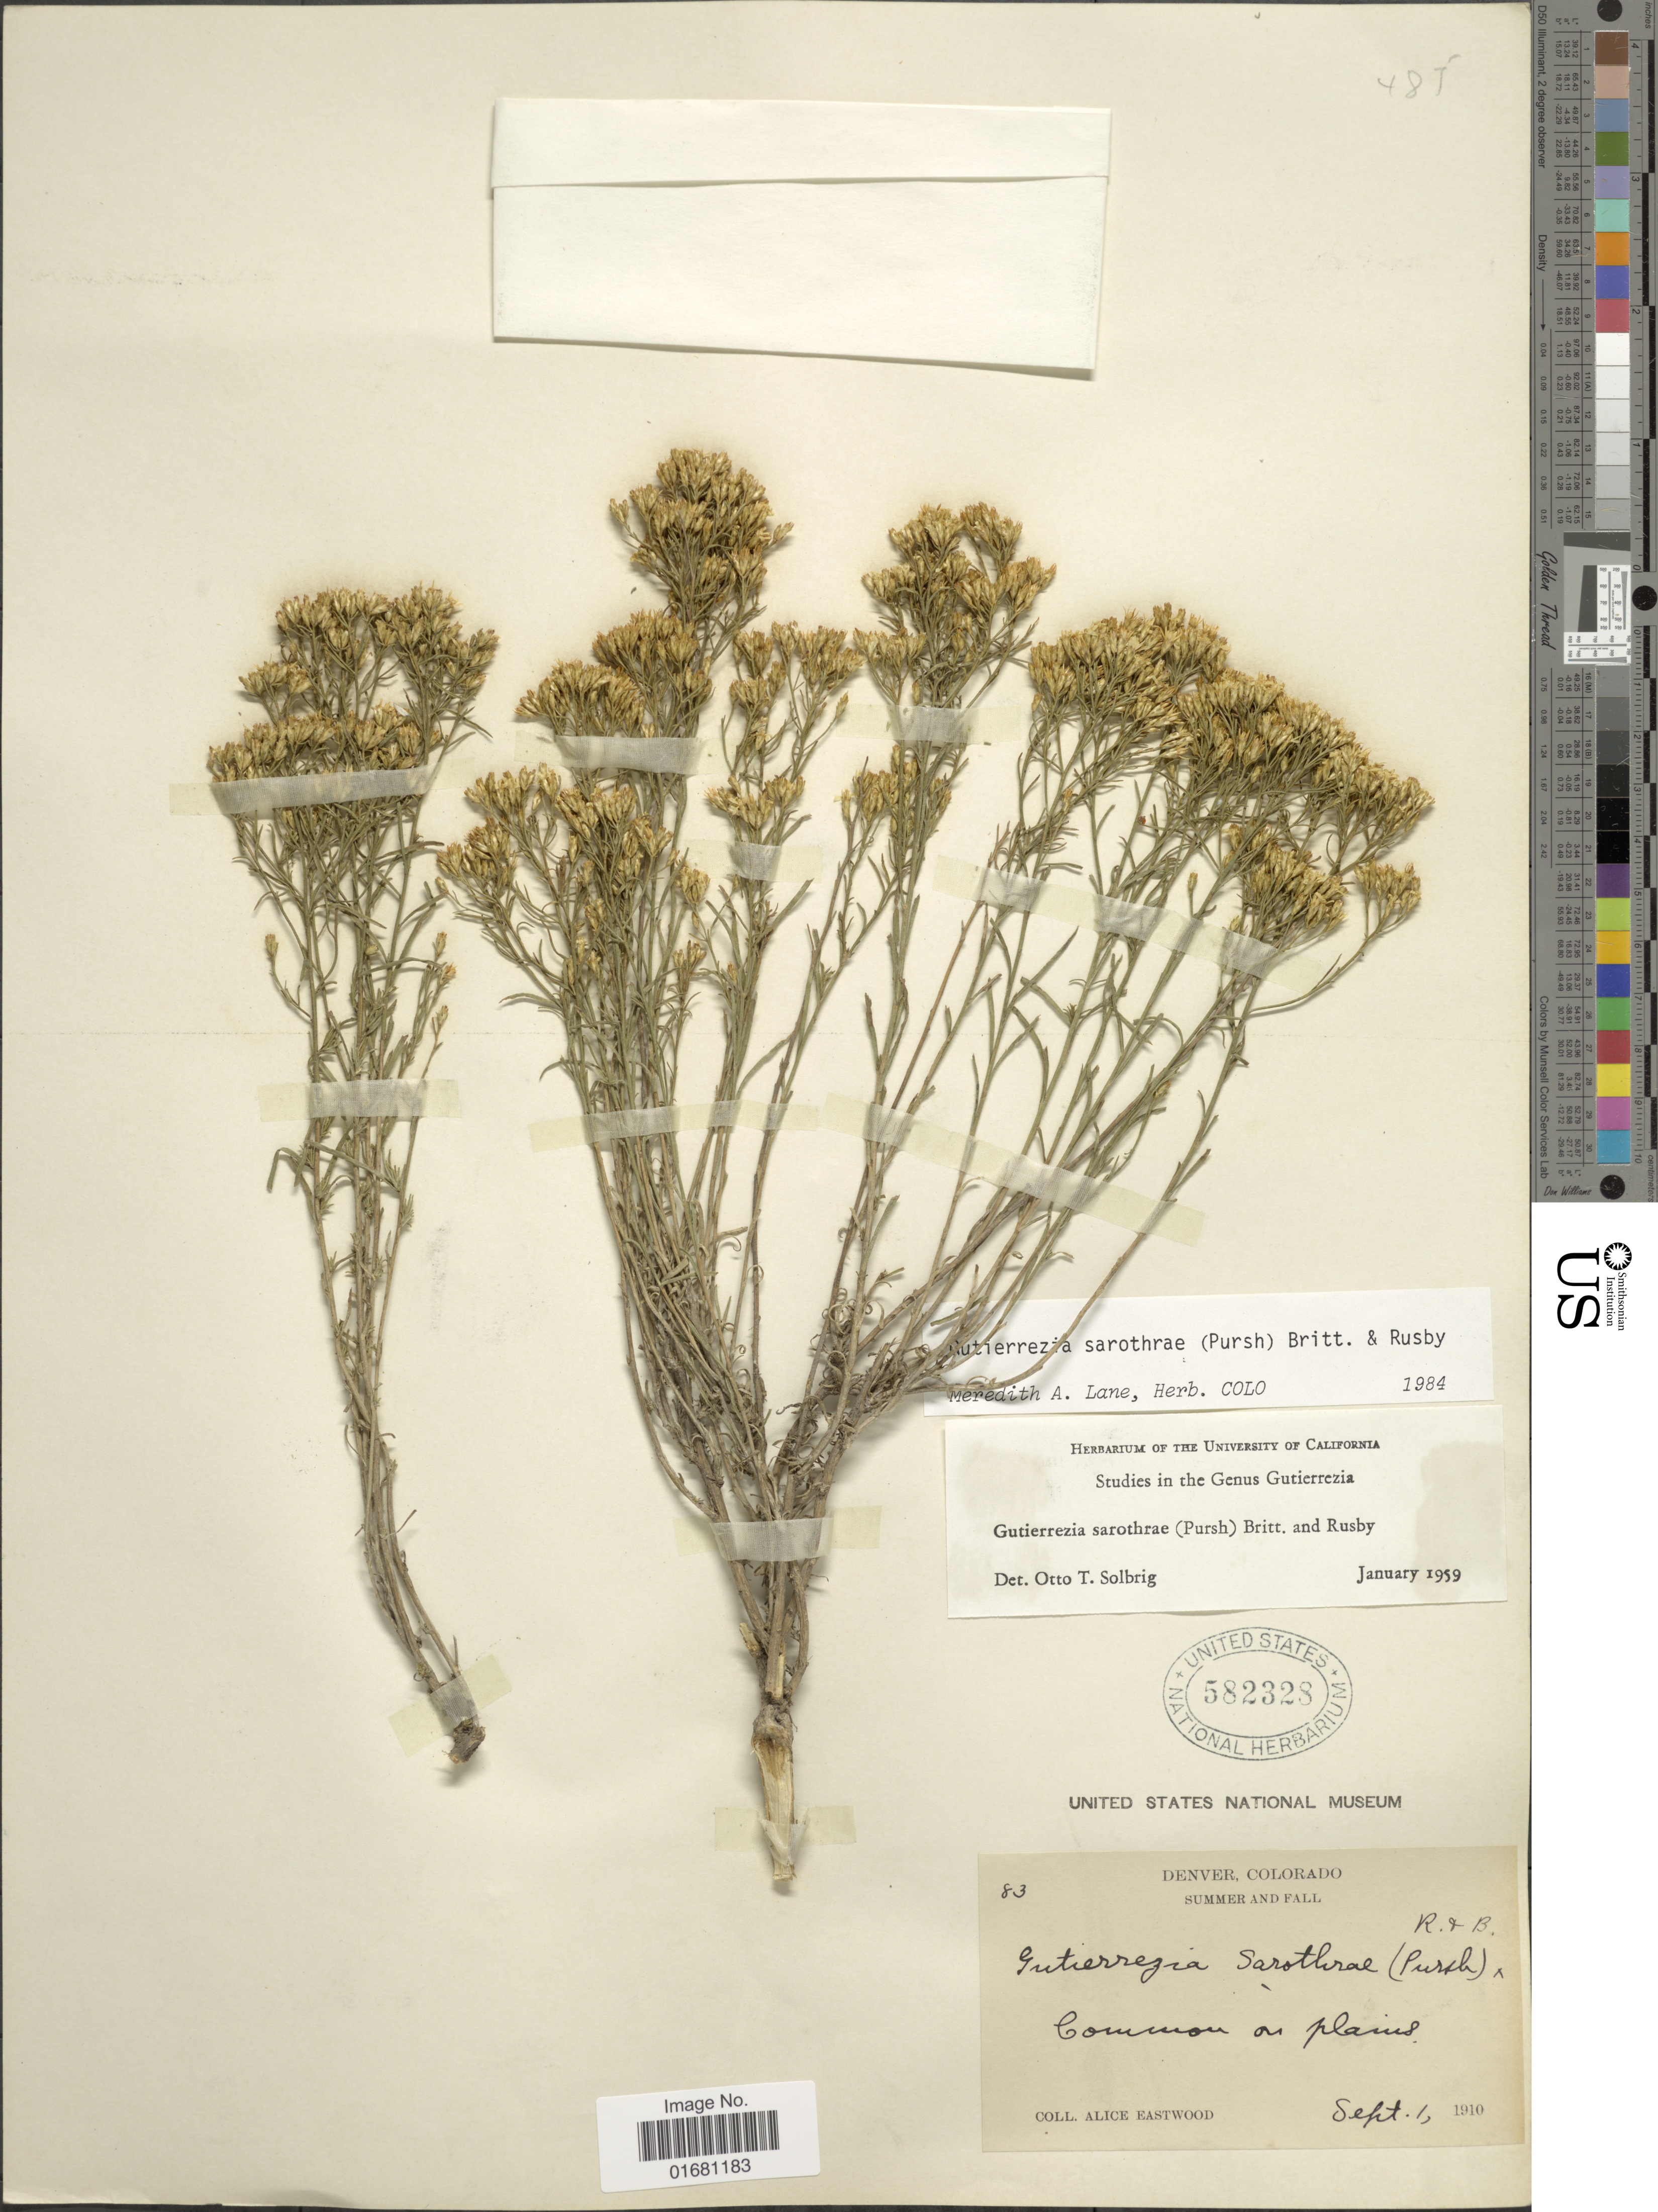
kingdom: Plantae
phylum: Tracheophyta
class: Magnoliopsida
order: Asterales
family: Asteraceae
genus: Gutierrezia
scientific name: Gutierrezia sarothrae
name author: (Pursh) Britton & Rusby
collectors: A. Eastwood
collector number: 83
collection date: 1910-09-01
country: United States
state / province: Colorado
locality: Denver, Summer and Fall, Cammon on plains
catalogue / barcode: US 582328